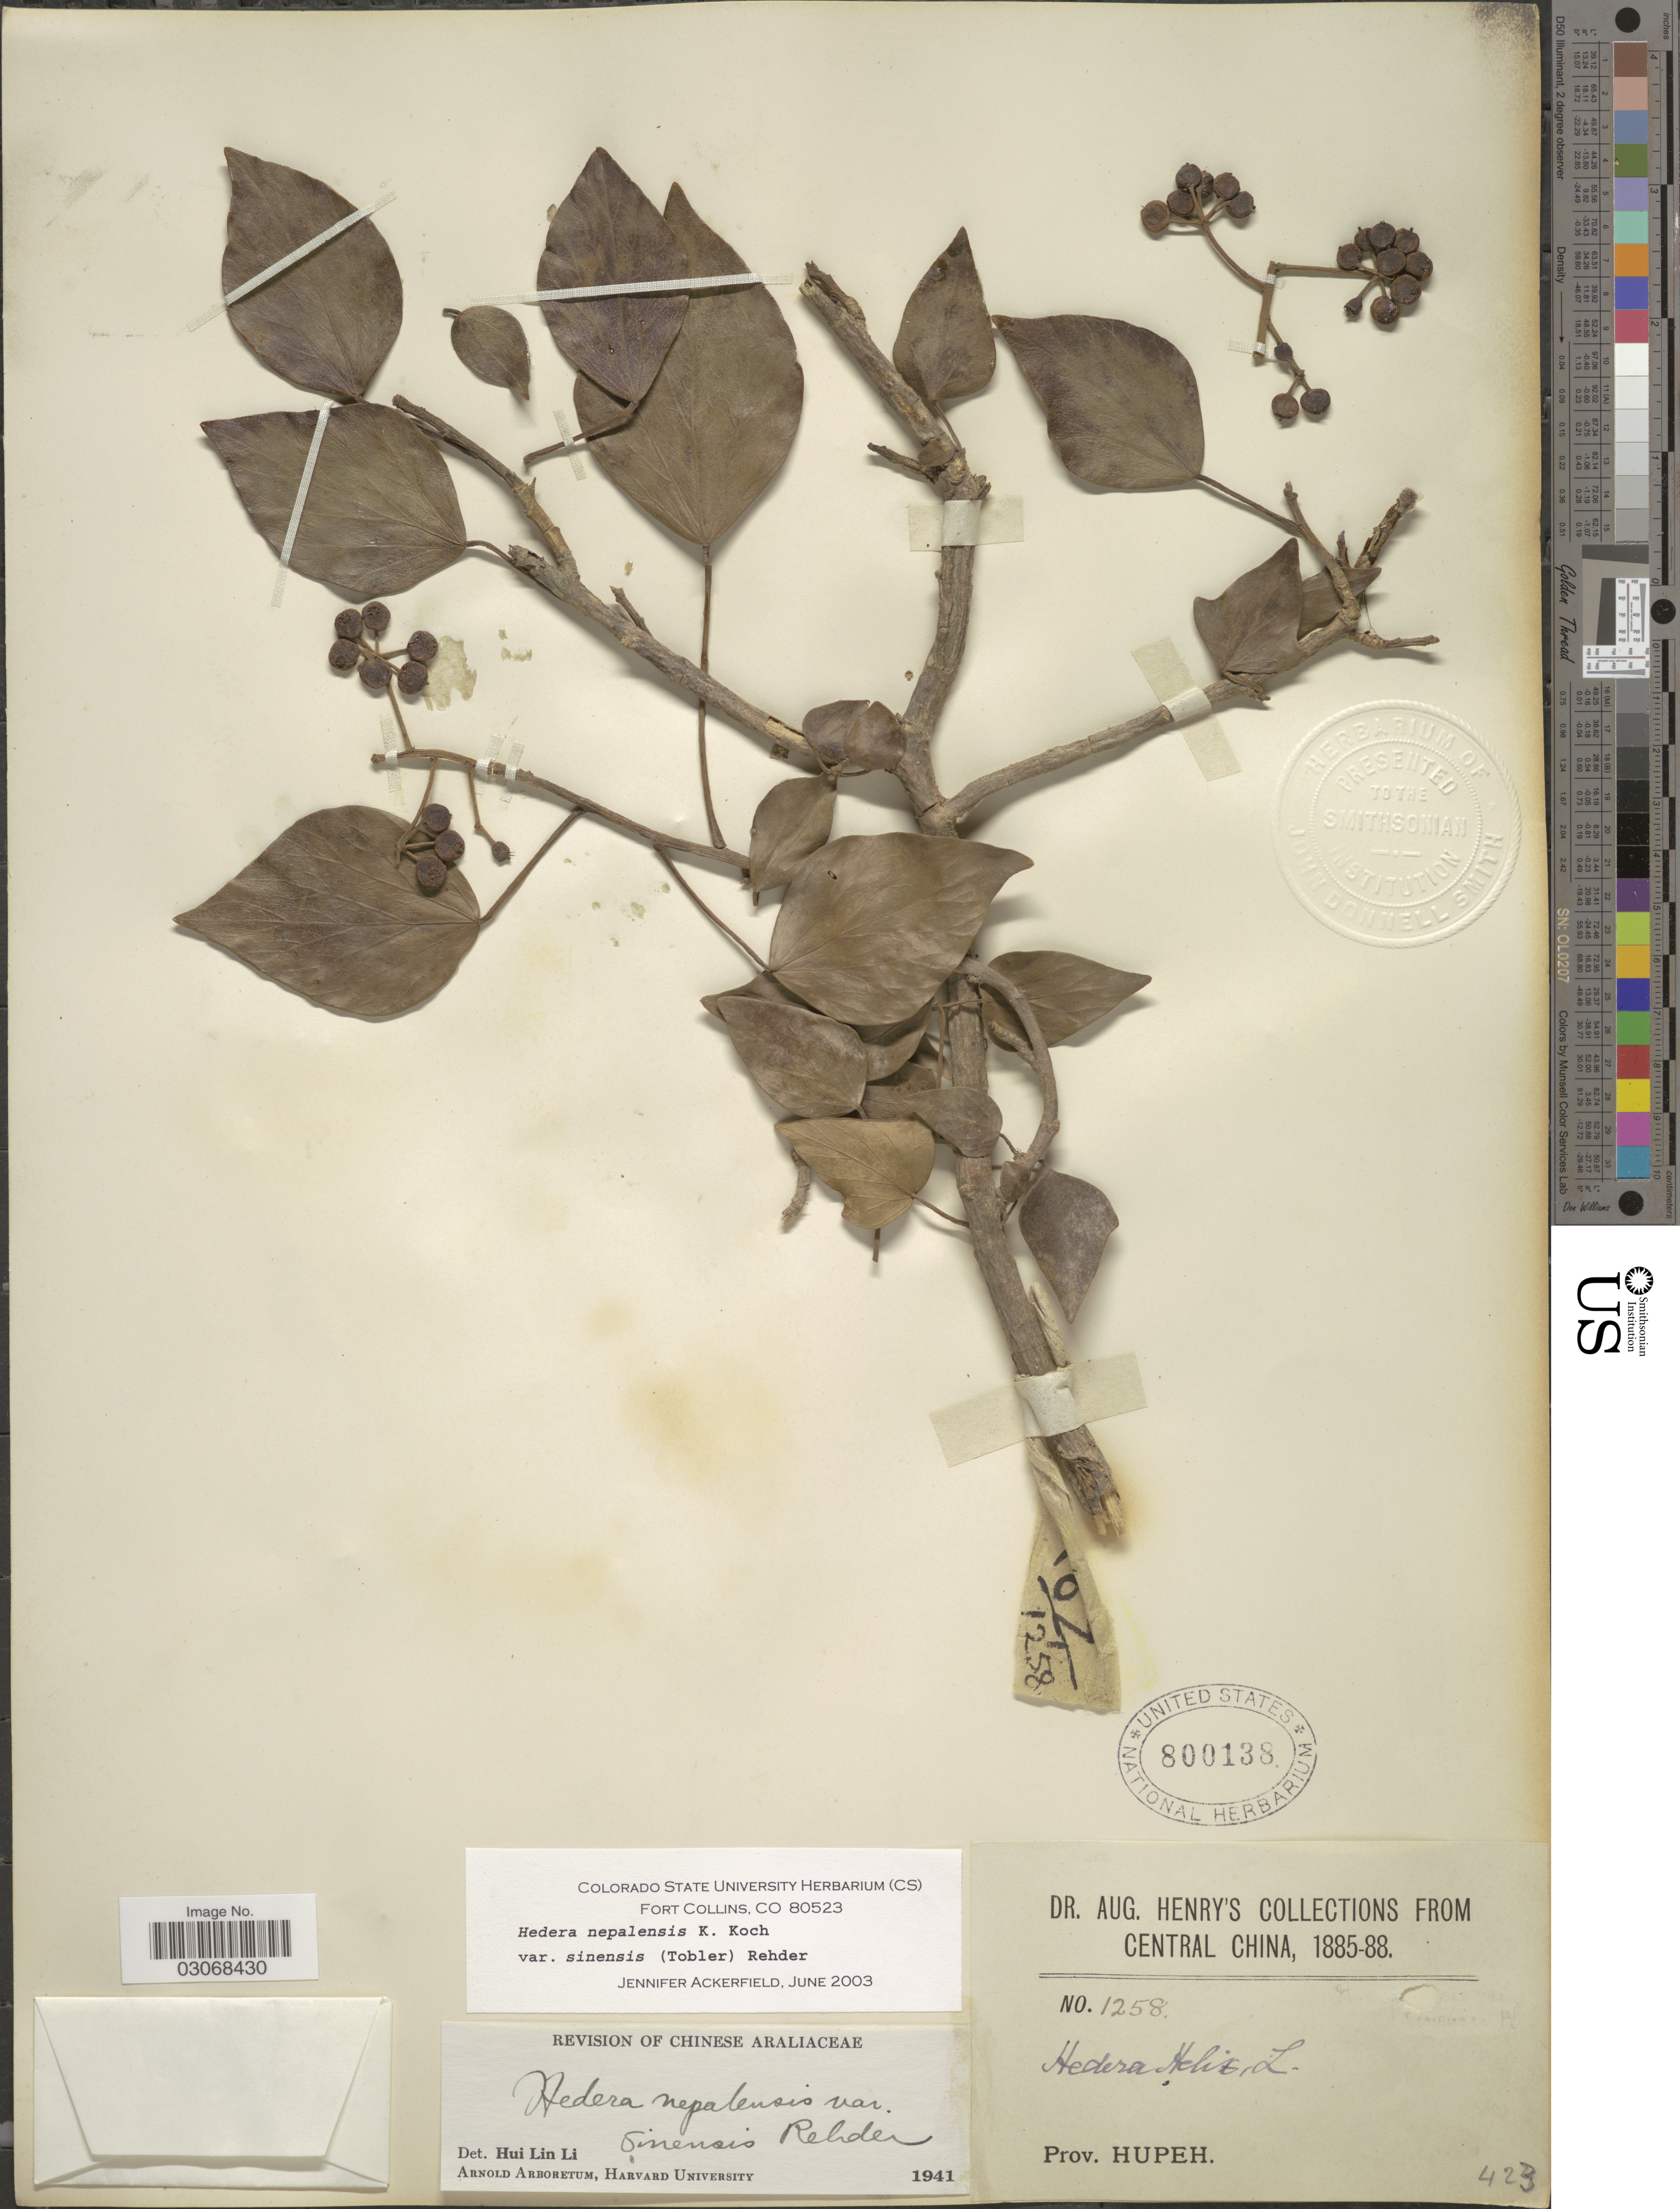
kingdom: Plantae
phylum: Tracheophyta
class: Magnoliopsida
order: Apiales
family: Araliaceae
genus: Hedera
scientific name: Hedera nepalensis var. sinensis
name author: (Tobler) Rehder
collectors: A. Henry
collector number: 1258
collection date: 1885/1888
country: China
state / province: Hubei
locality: Central China, Prov. Hupeh.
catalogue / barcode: US 800138